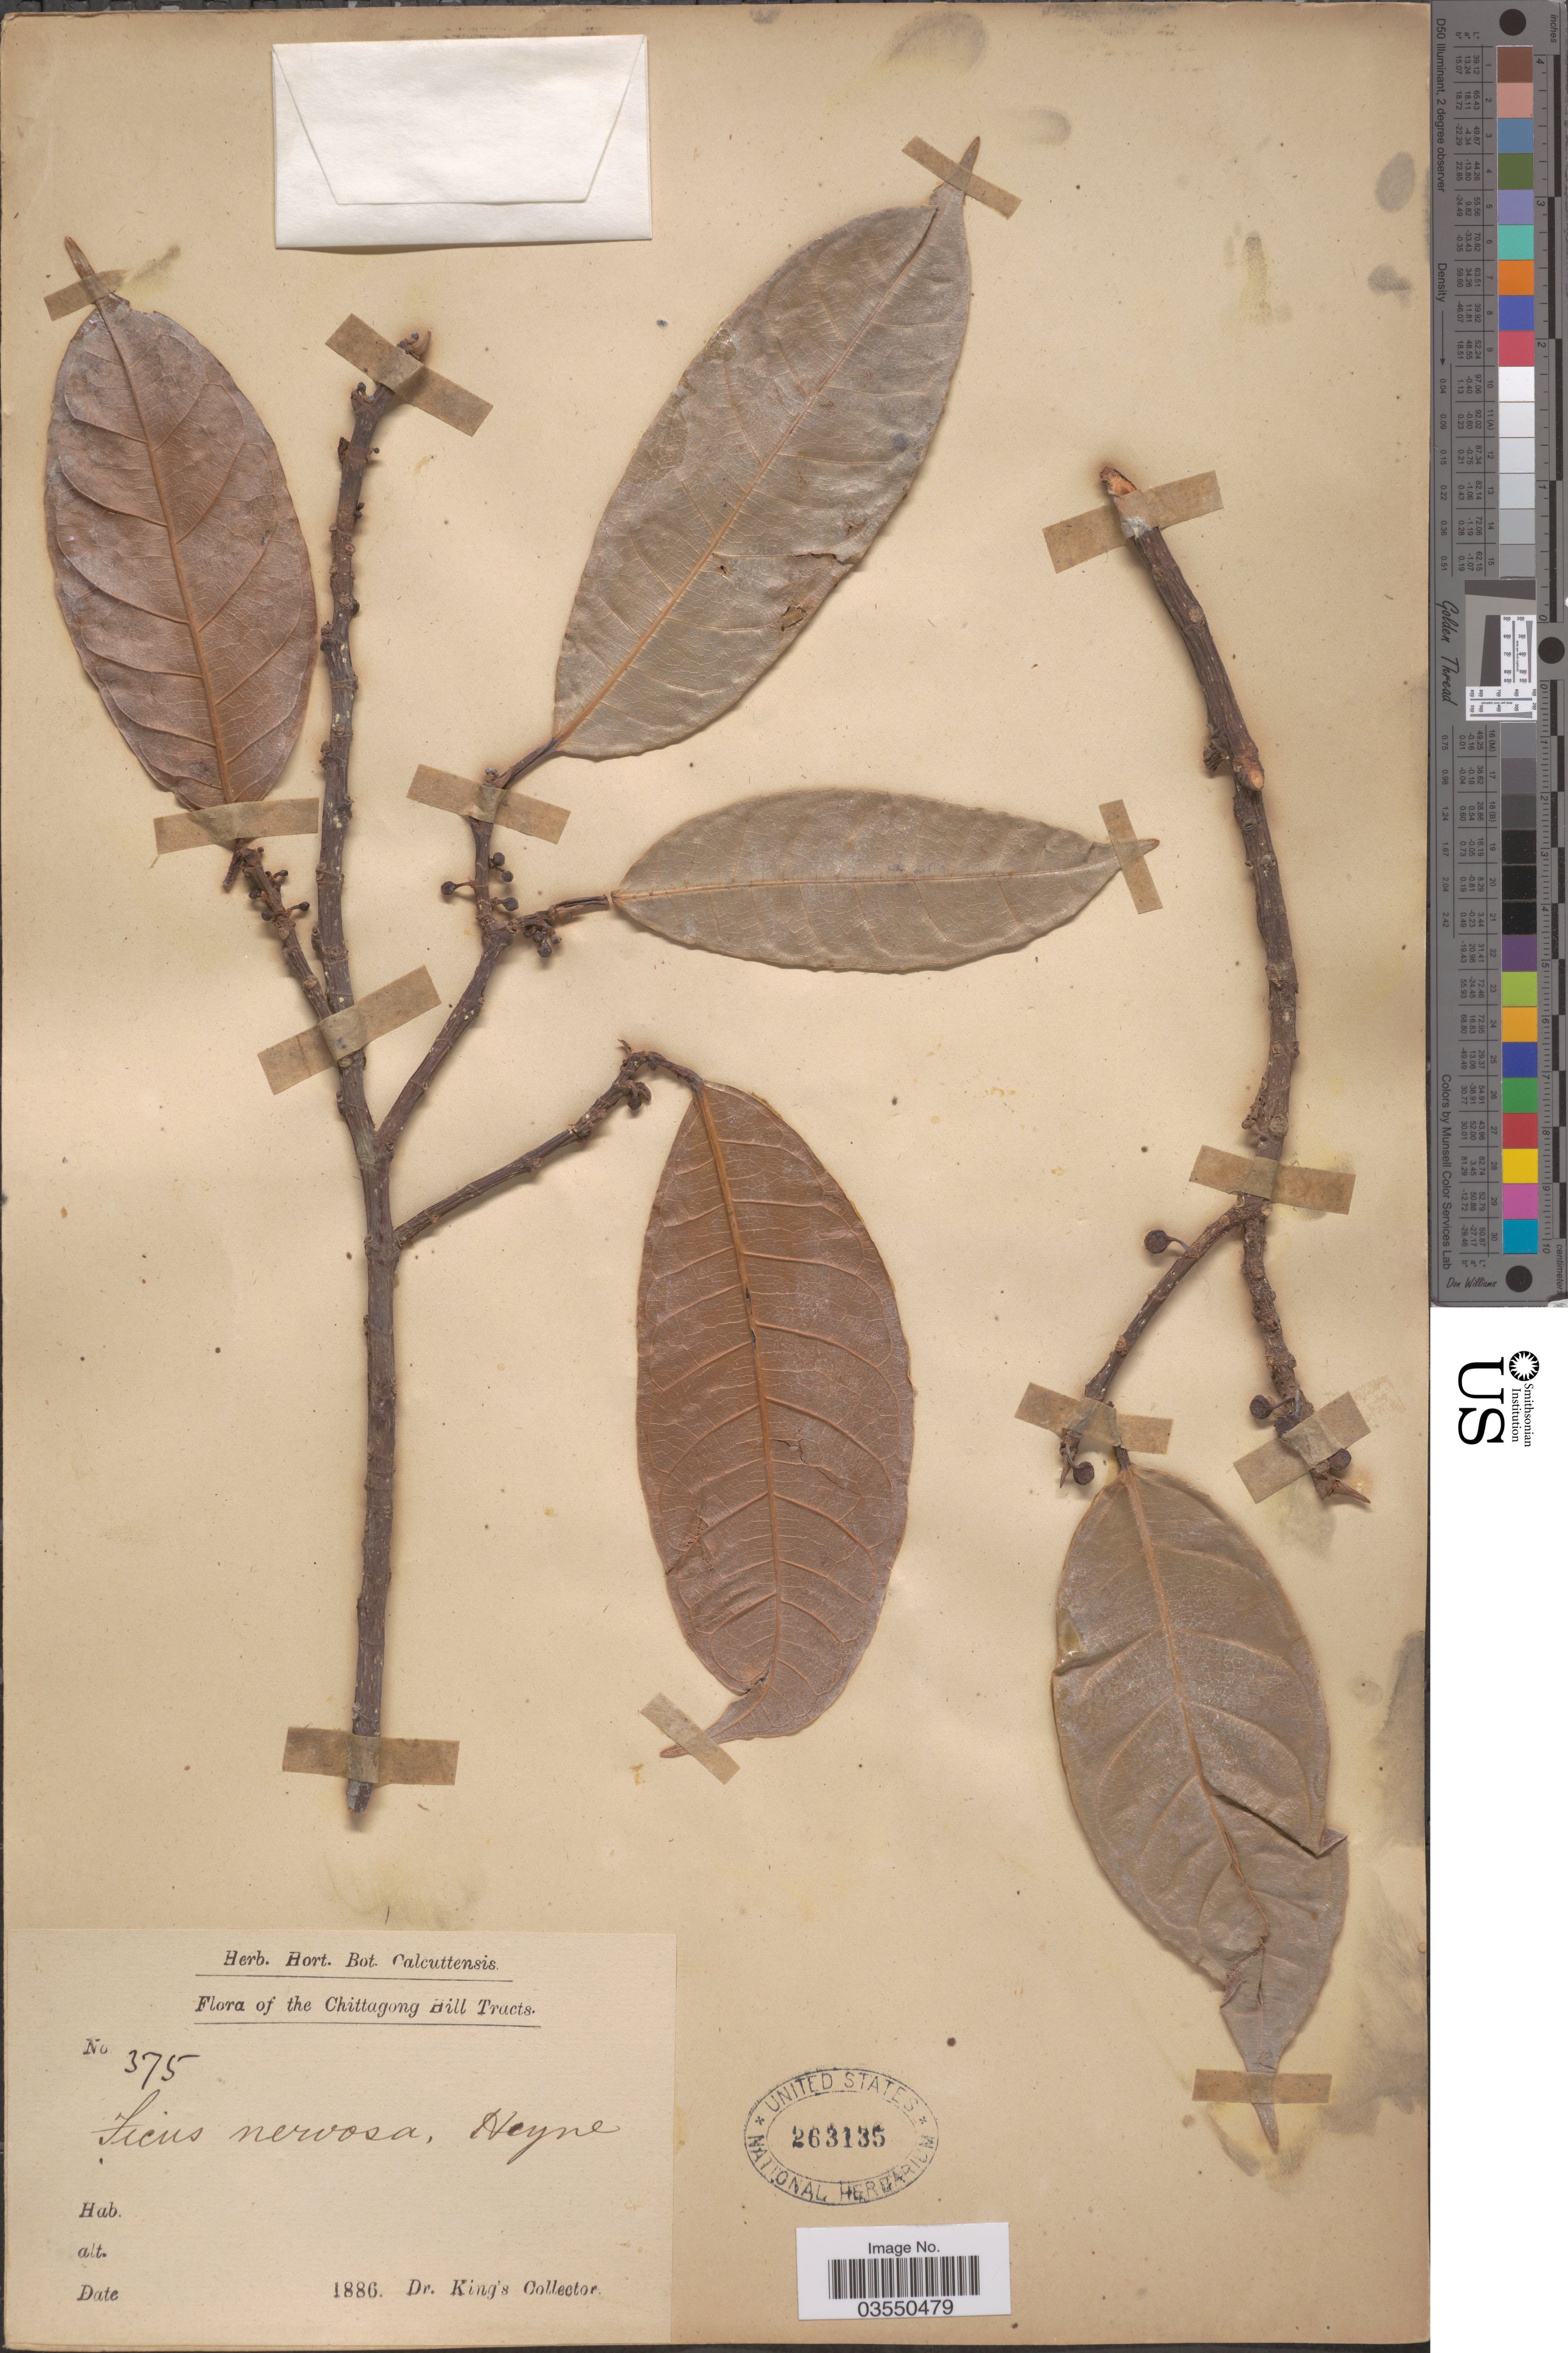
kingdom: Plantae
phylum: Tracheophyta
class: Magnoliopsida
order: Rosales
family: Moraceae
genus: Ficus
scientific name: Ficus nervosa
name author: B. Heyne & Roth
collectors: Dr. King's collector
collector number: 375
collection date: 1886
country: Bangladesh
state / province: Chittagong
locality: The Chittagong Hill Tracts.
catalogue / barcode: US 263135